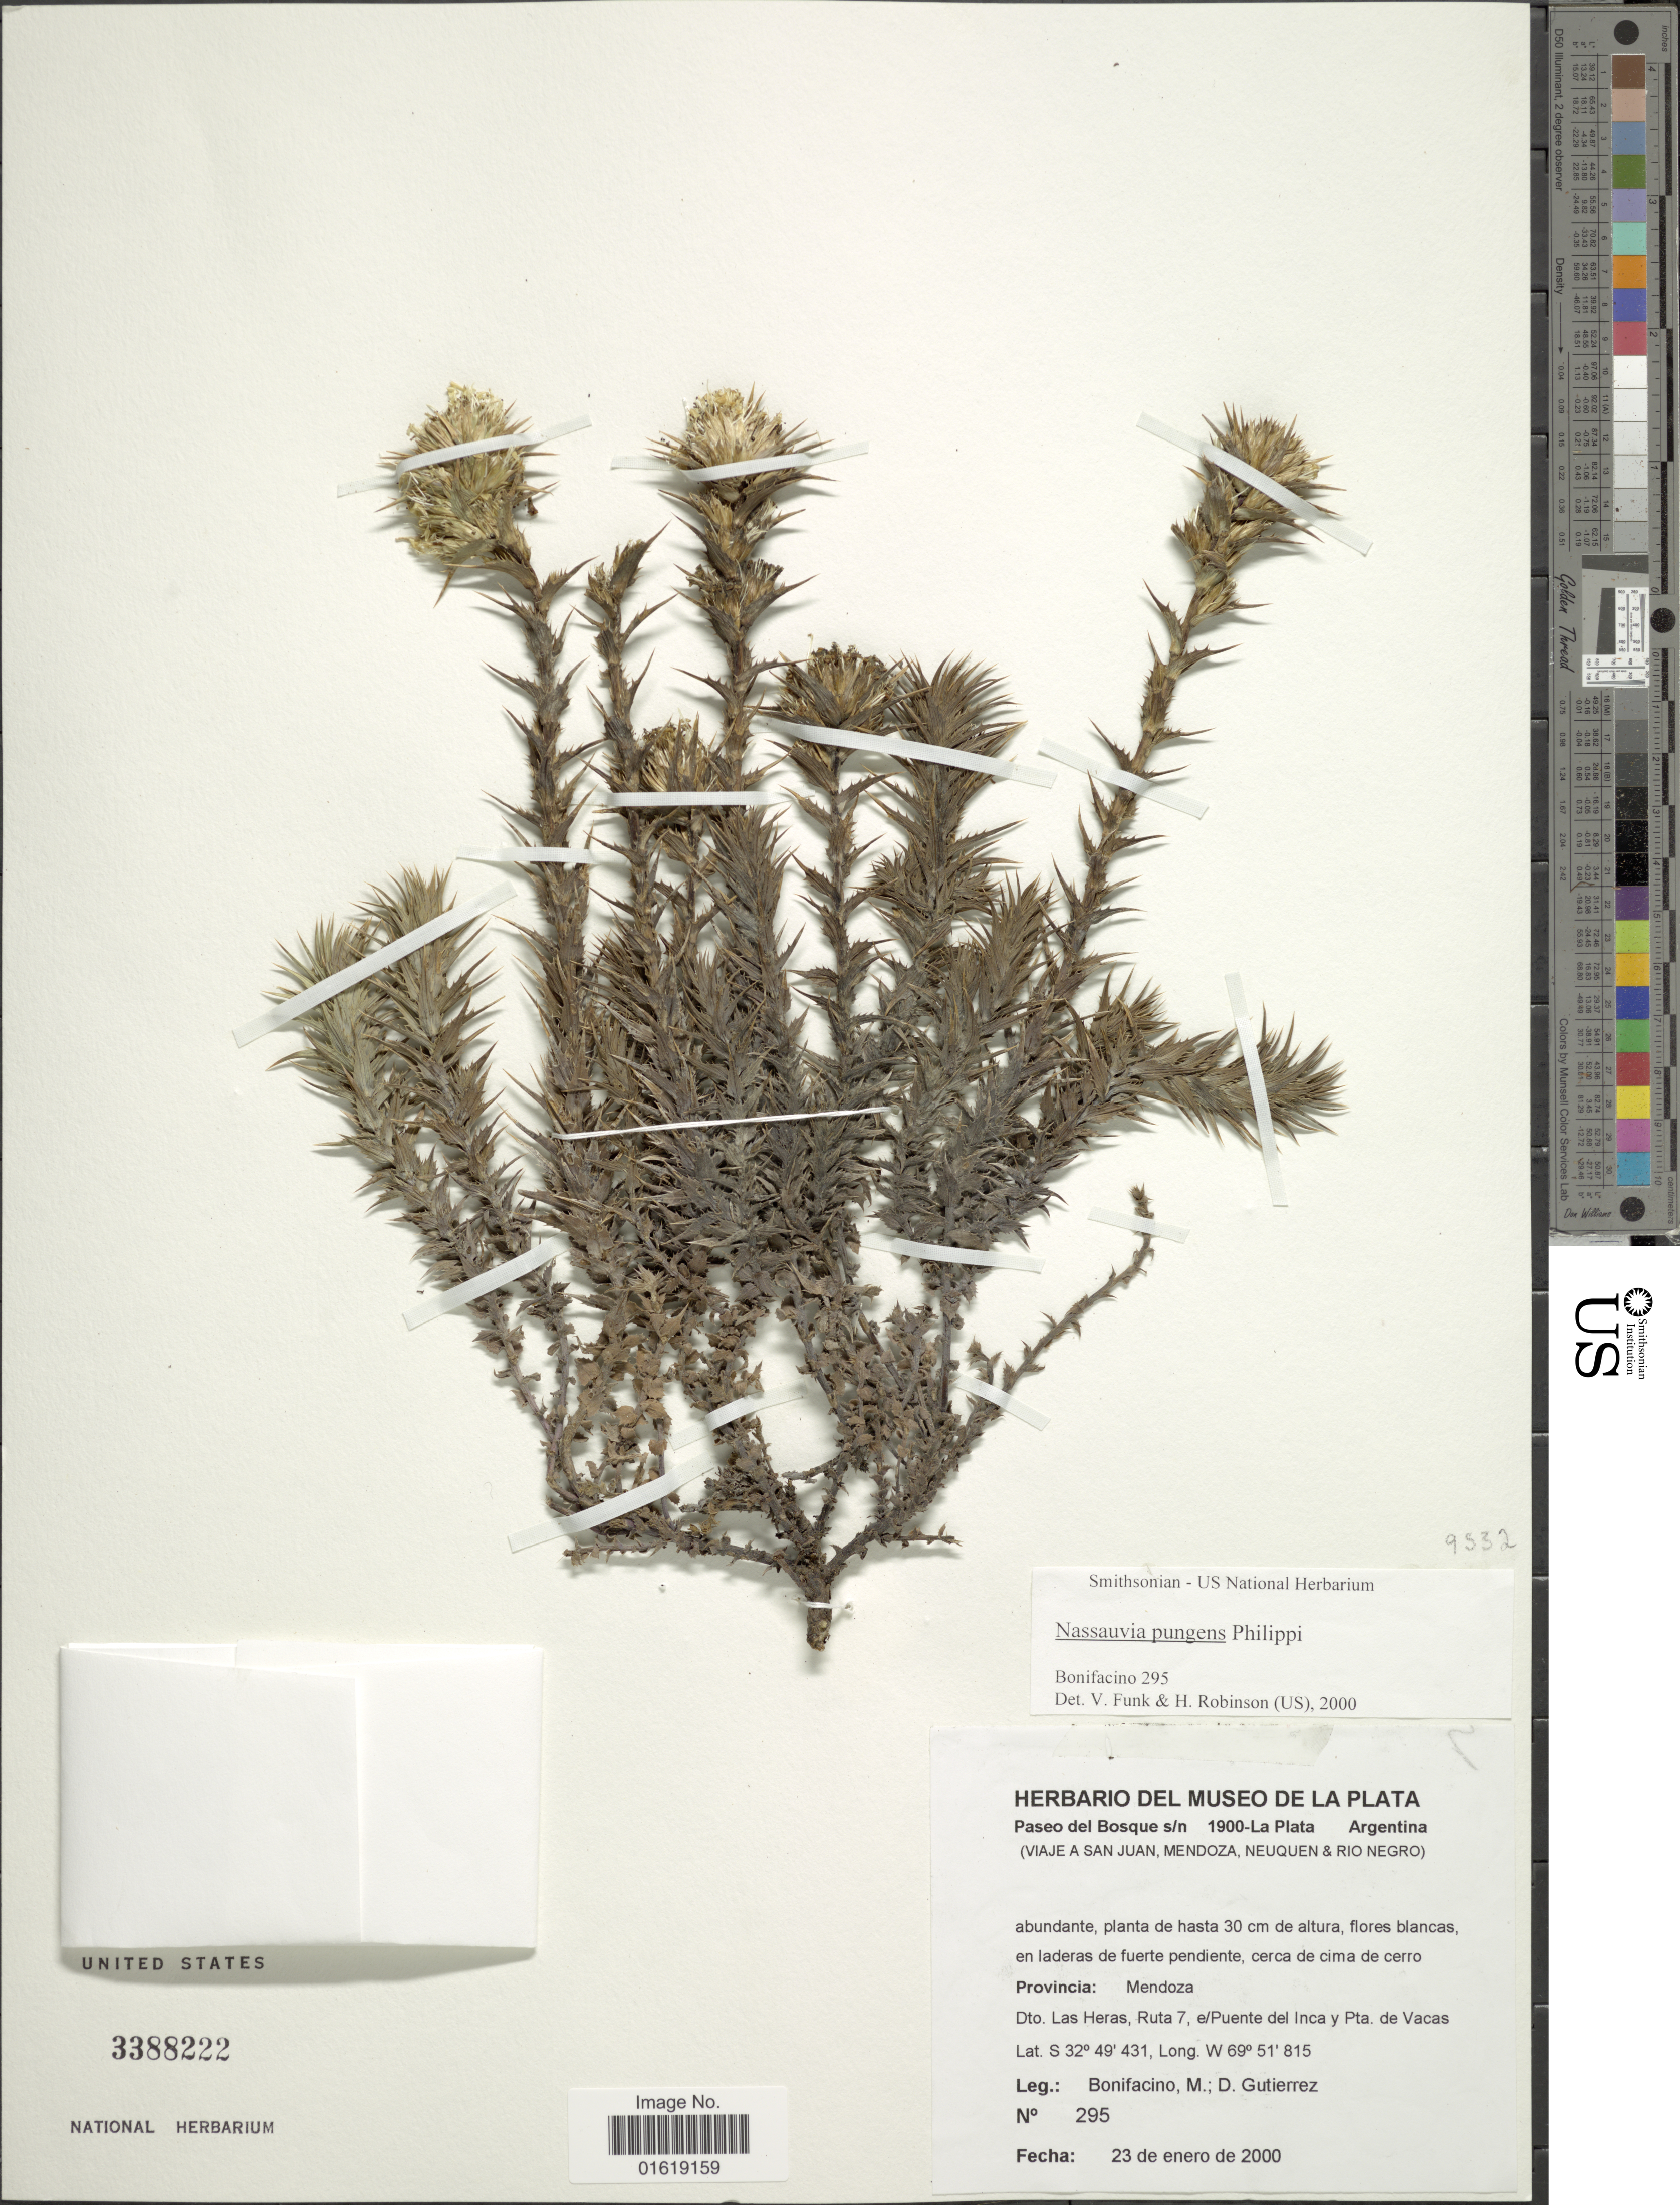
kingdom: Plantae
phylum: Tracheophyta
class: Magnoliopsida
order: Asterales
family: Asteraceae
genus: Nassauvia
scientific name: Nassauvia pyramidalis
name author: Meyen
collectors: M. Bonifacino & D. G. Gutiérrez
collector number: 0295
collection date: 2000-01-23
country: Argentina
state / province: Mendoza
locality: Dto. Las Heras, Ruta 7, e/Puente del inca y Pta. de vacas.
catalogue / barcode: US 3388222